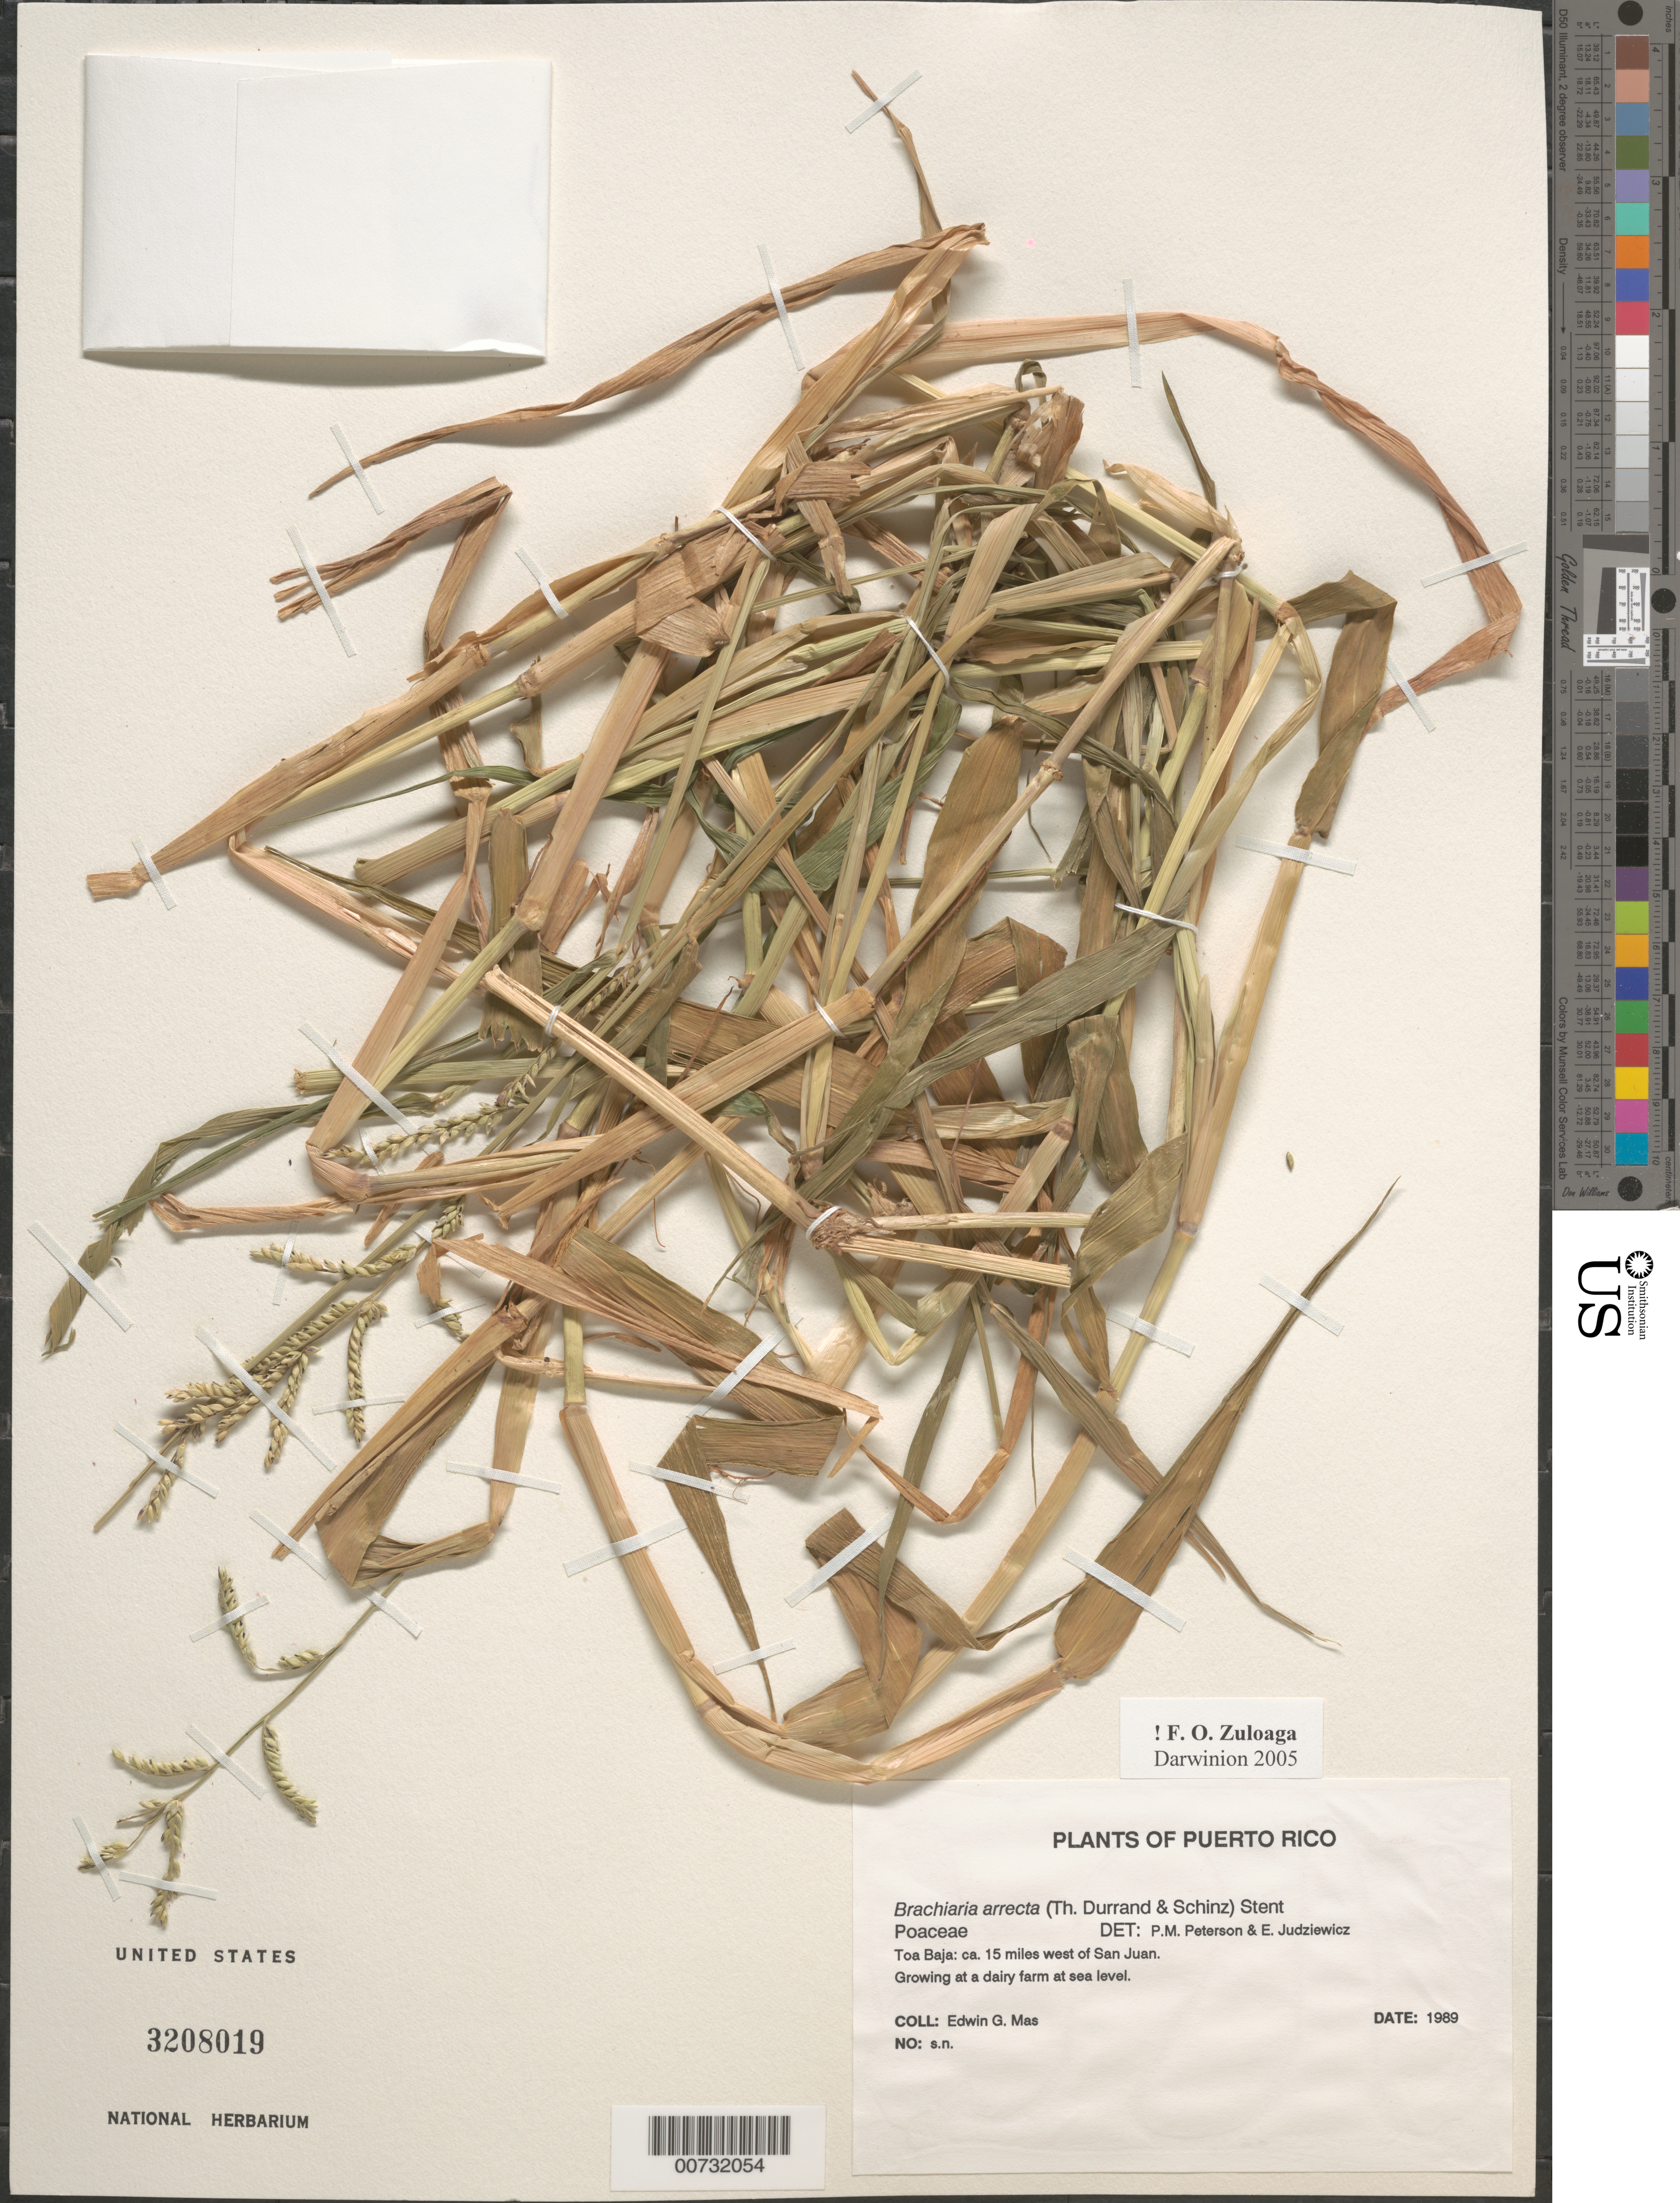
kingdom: Plantae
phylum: Tracheophyta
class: Liliopsida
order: Poales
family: Poaceae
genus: Urochloa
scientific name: Urochloa arrecta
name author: (Hack. ex Durand & Schinz) Morrone & Zuloaga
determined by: Peterson, Paul M., (BOT), Smithsonian Institution - National Museum of Natural History (UNITED STATES)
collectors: E. Mas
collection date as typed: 1989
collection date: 1989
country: Puerto Rico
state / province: San Juan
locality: Toa Baja: ca. 15 mi W of San Juan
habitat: Growing at a dairy farm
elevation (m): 0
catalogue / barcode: US 3208019